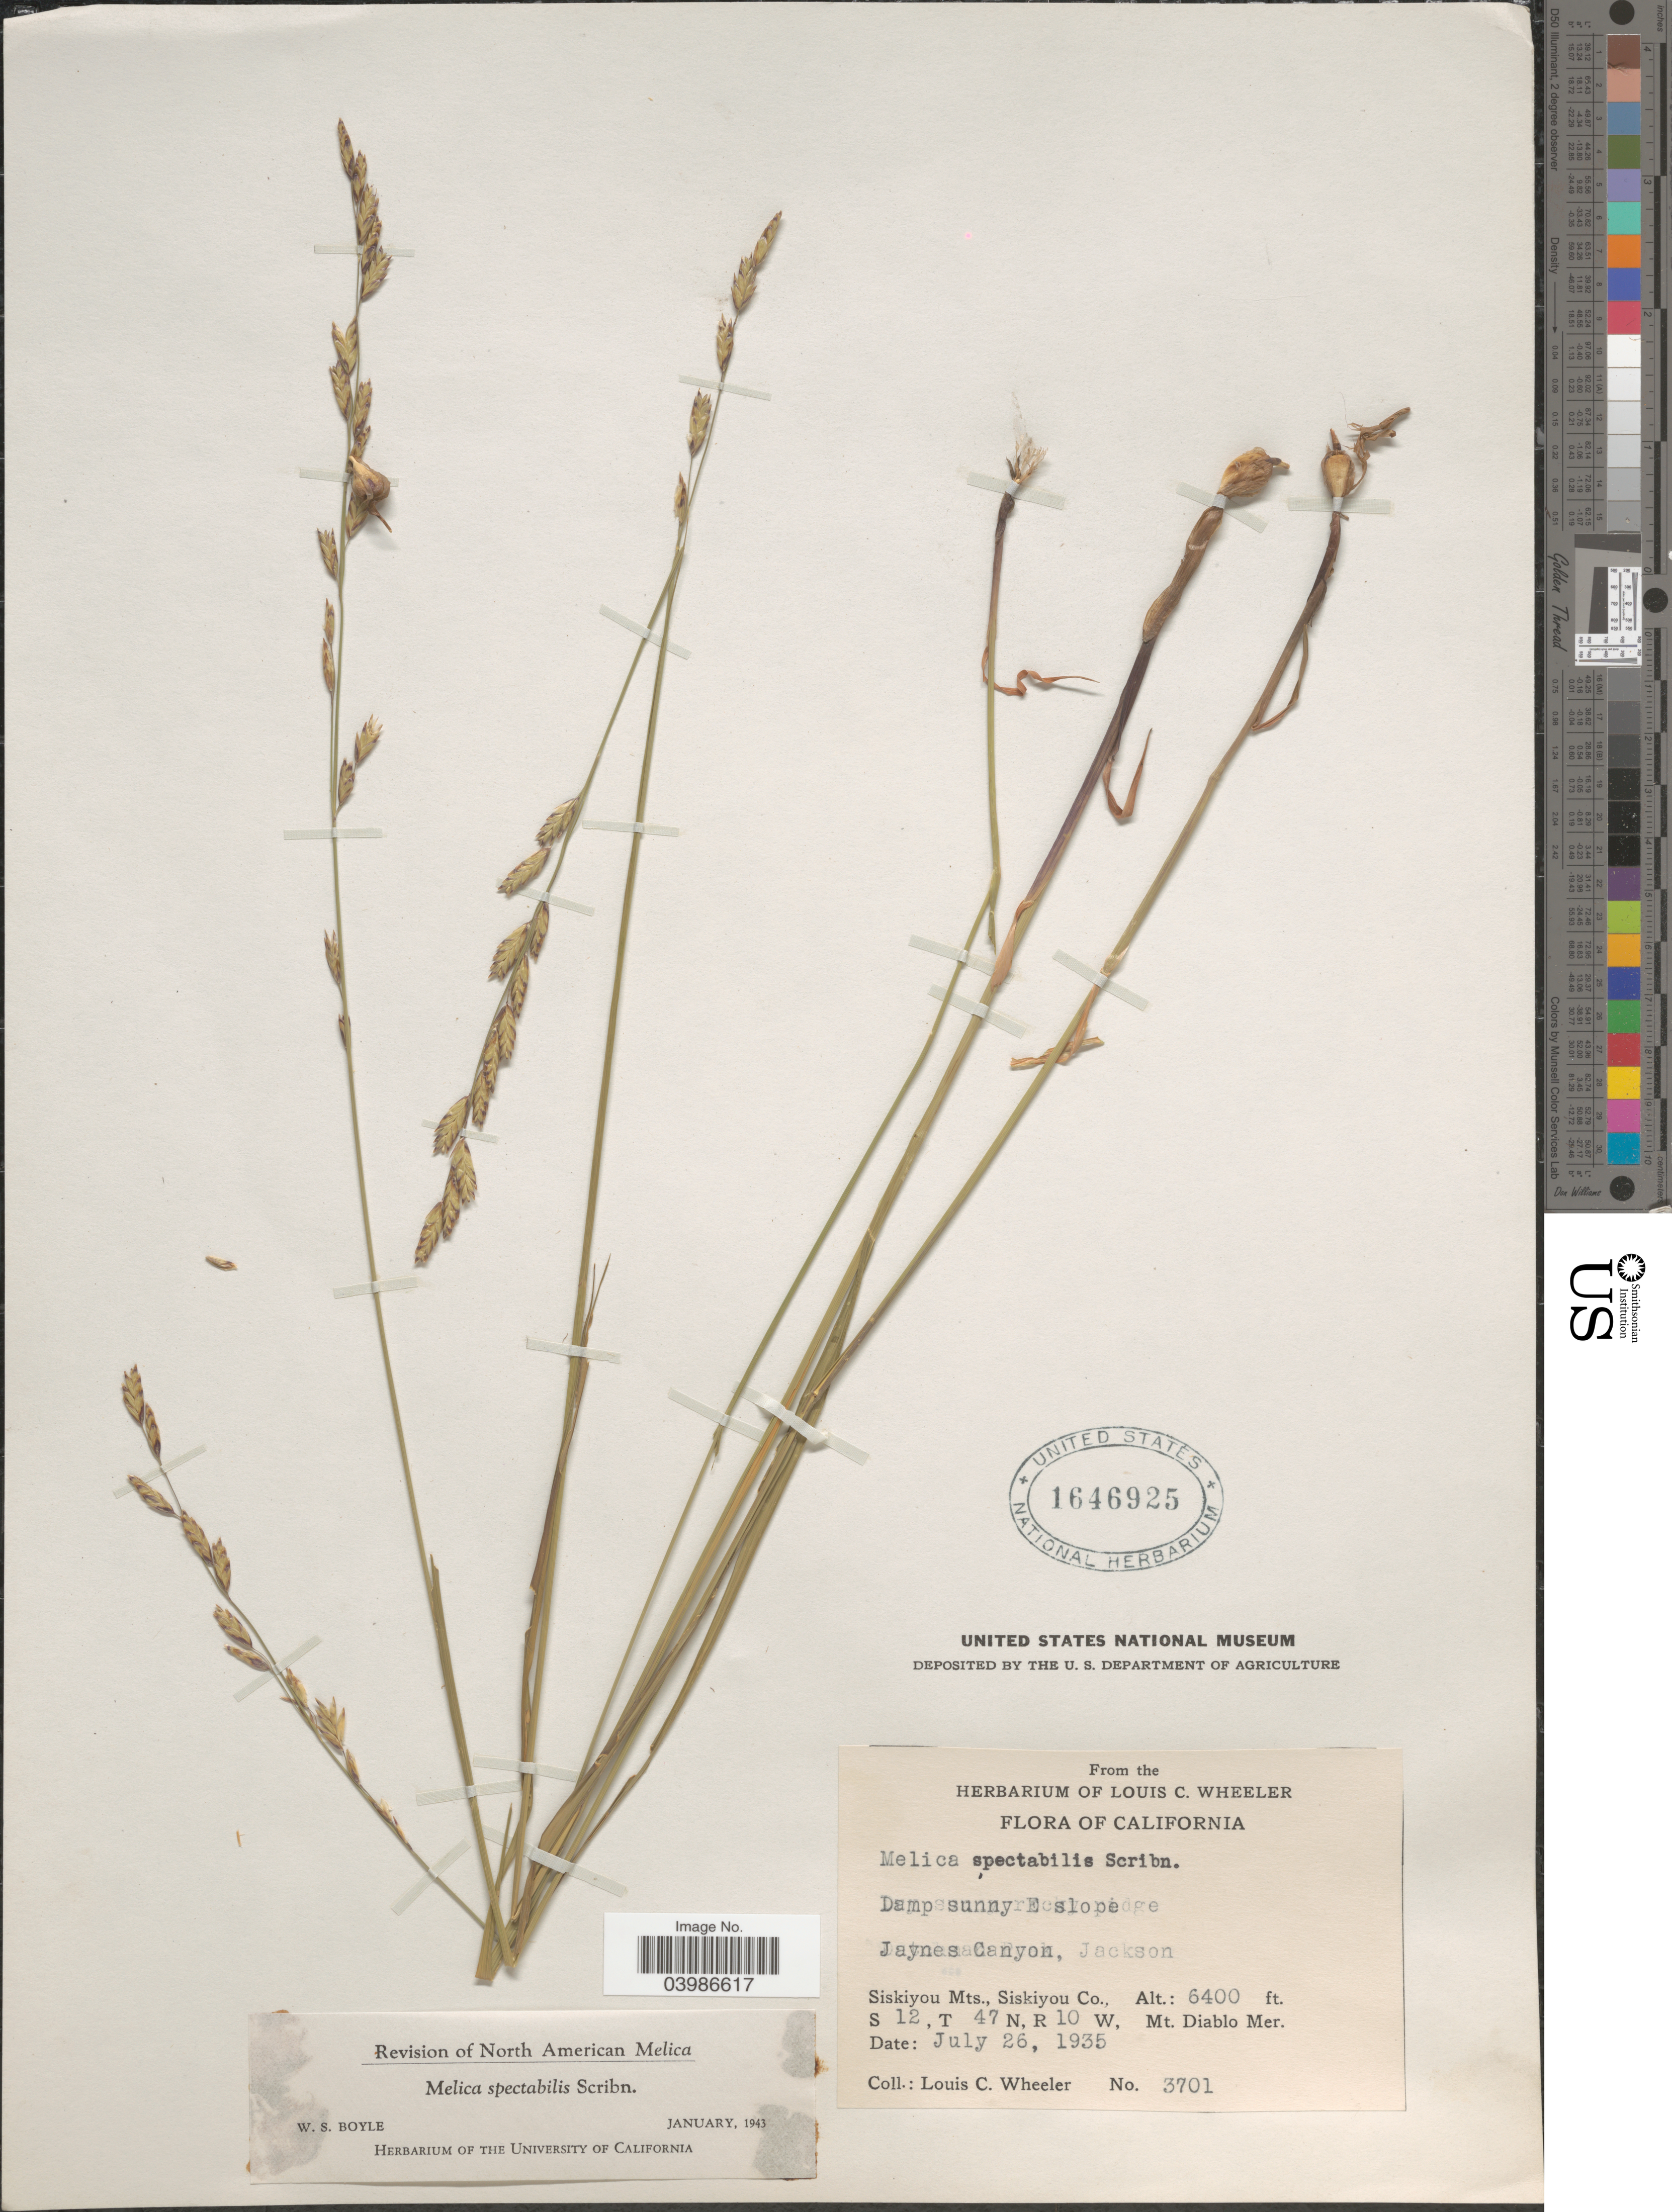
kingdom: Plantae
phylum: Tracheophyta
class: Liliopsida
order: Poales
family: Poaceae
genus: Melica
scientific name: Melica spectabilis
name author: Scribn.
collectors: L. C. Wheeler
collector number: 3701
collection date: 1935-07-26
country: United States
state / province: California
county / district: Siskiyou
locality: Damp sunny E slope Jaynes Canyon, Siskiyou Mts., Siskiyou Co. S 12, T 47 N, R 10 W, Mt. Diablo Mer.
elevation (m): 1951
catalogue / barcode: US 1646925